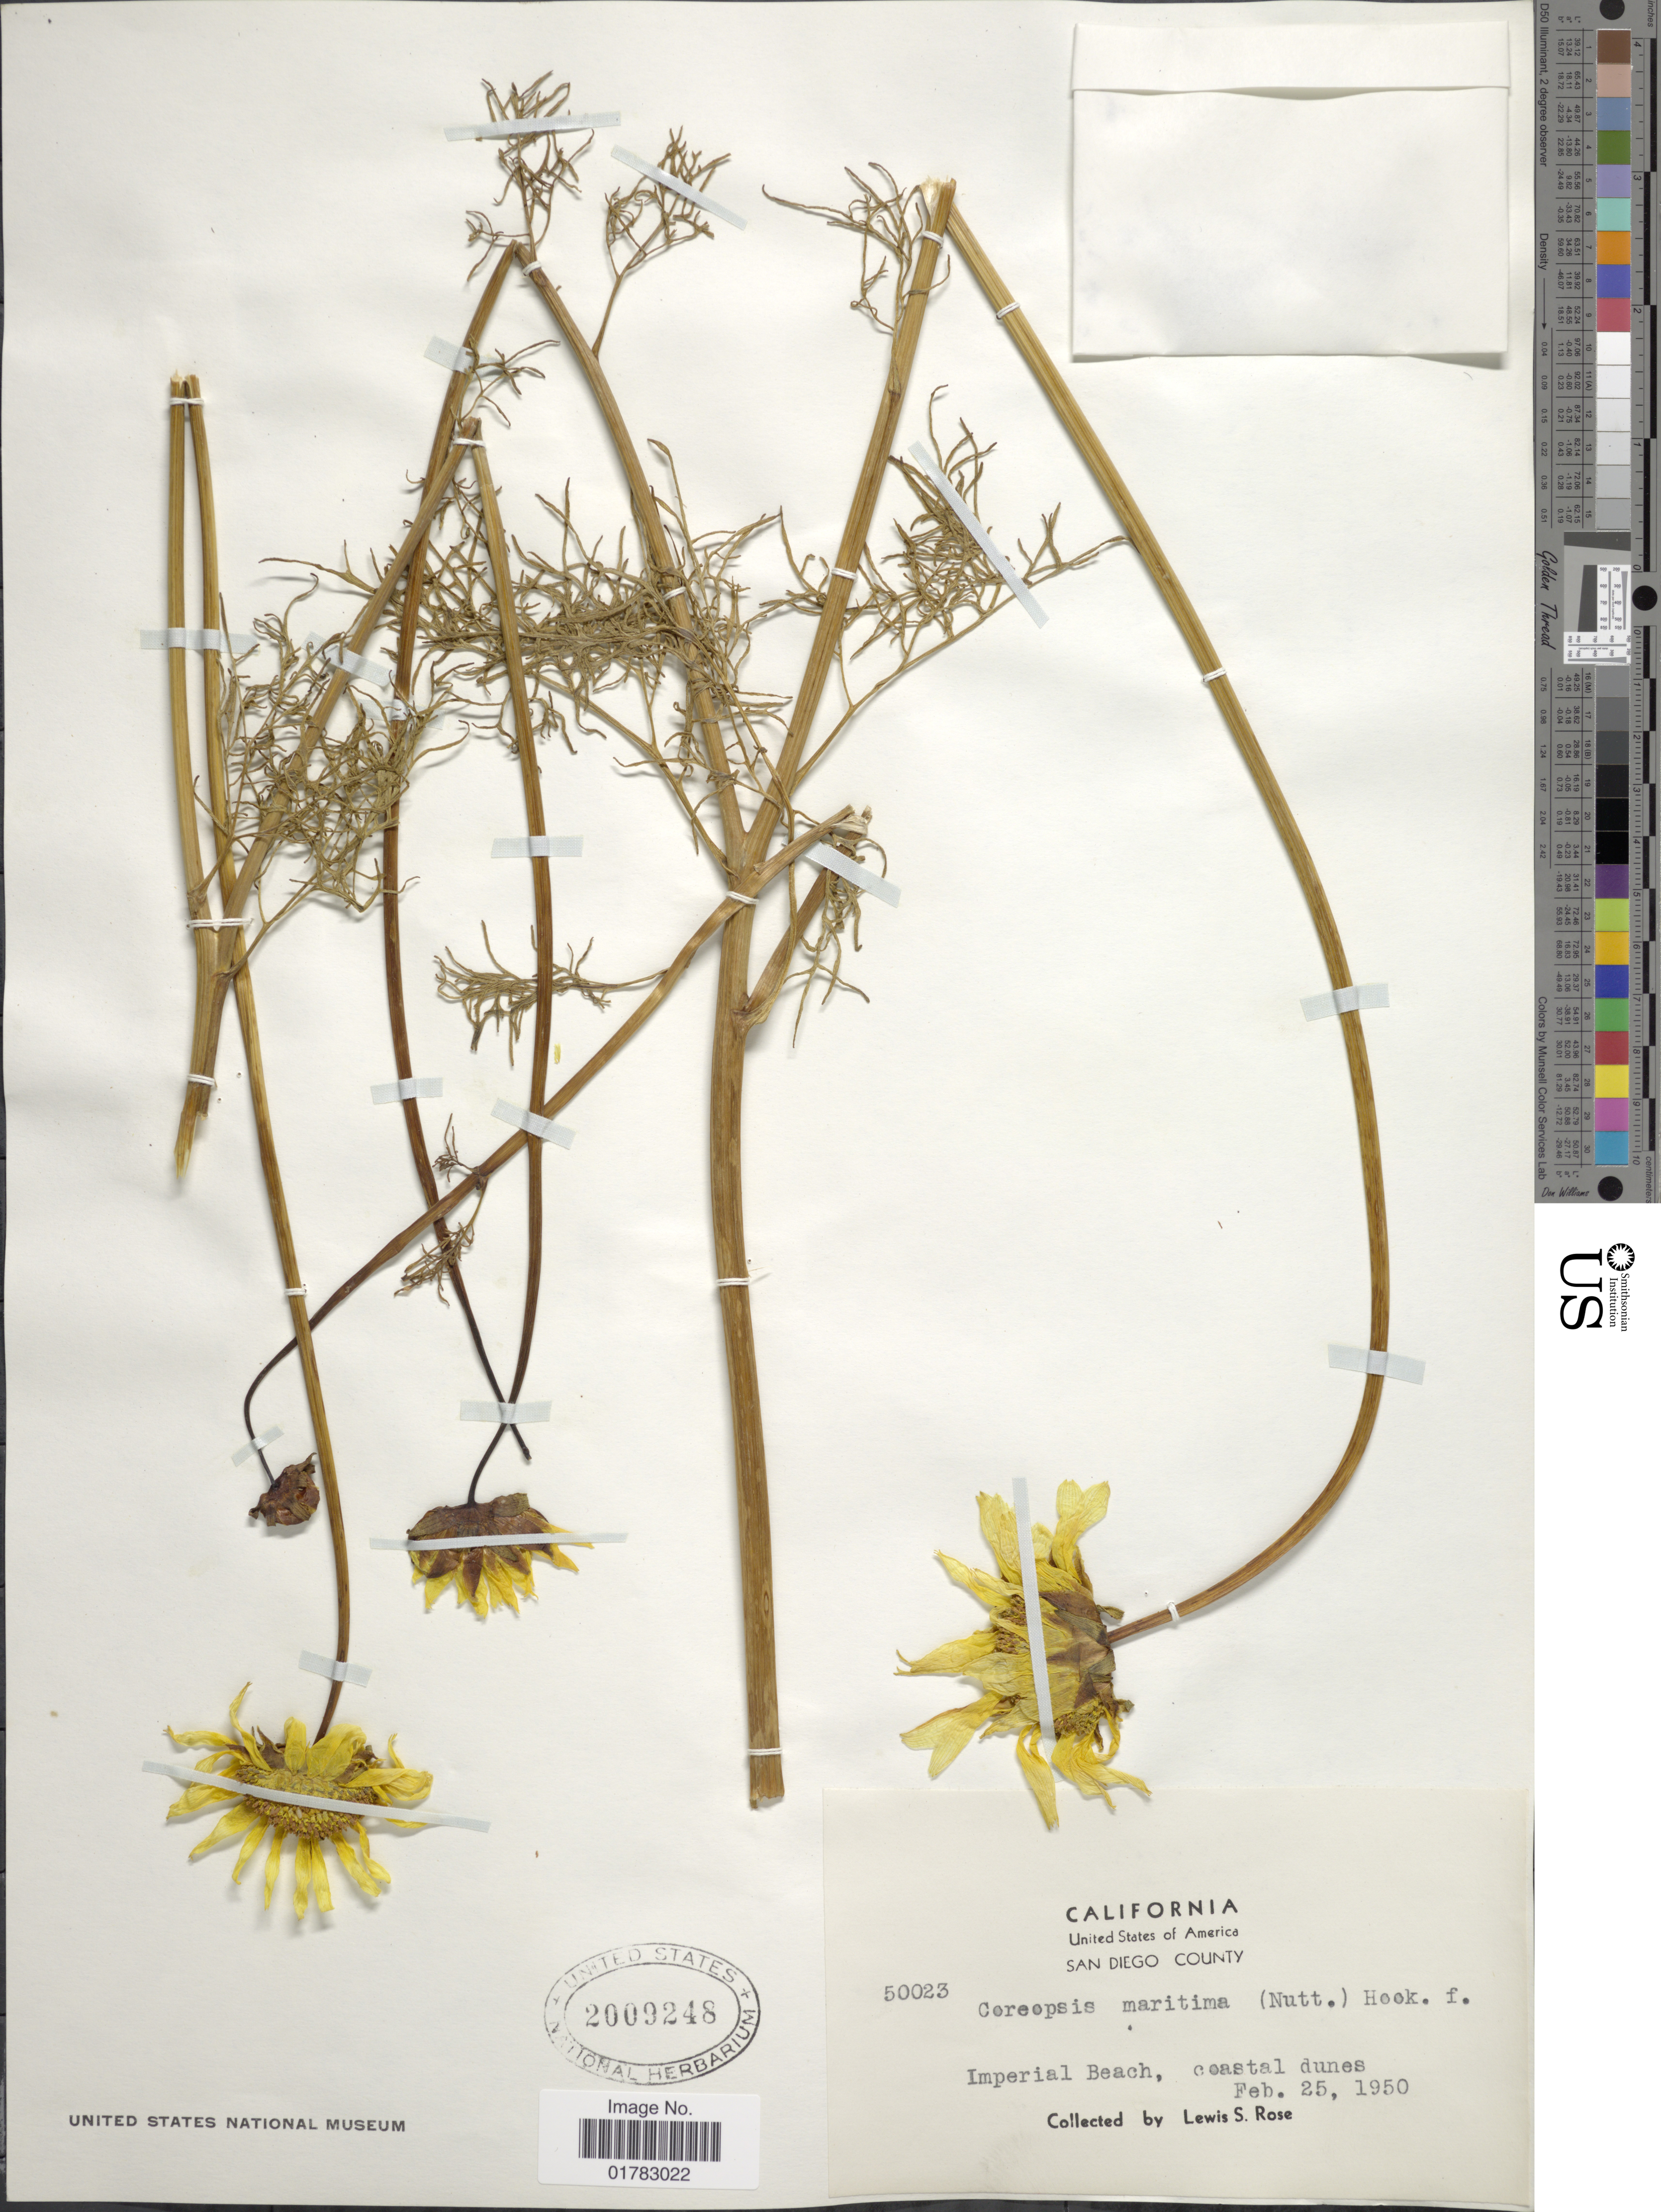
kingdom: Plantae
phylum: Tracheophyta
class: Magnoliopsida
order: Asterales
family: Asteraceae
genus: Coreopsis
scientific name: Coreopsis maritima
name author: (Nutt.) Hook. f.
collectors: L. S. Rose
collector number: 50023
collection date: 1950-02-25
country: United States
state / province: California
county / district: San Diego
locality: San Diego County, Imperial Beach, coastal dunes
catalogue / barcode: US 2009248